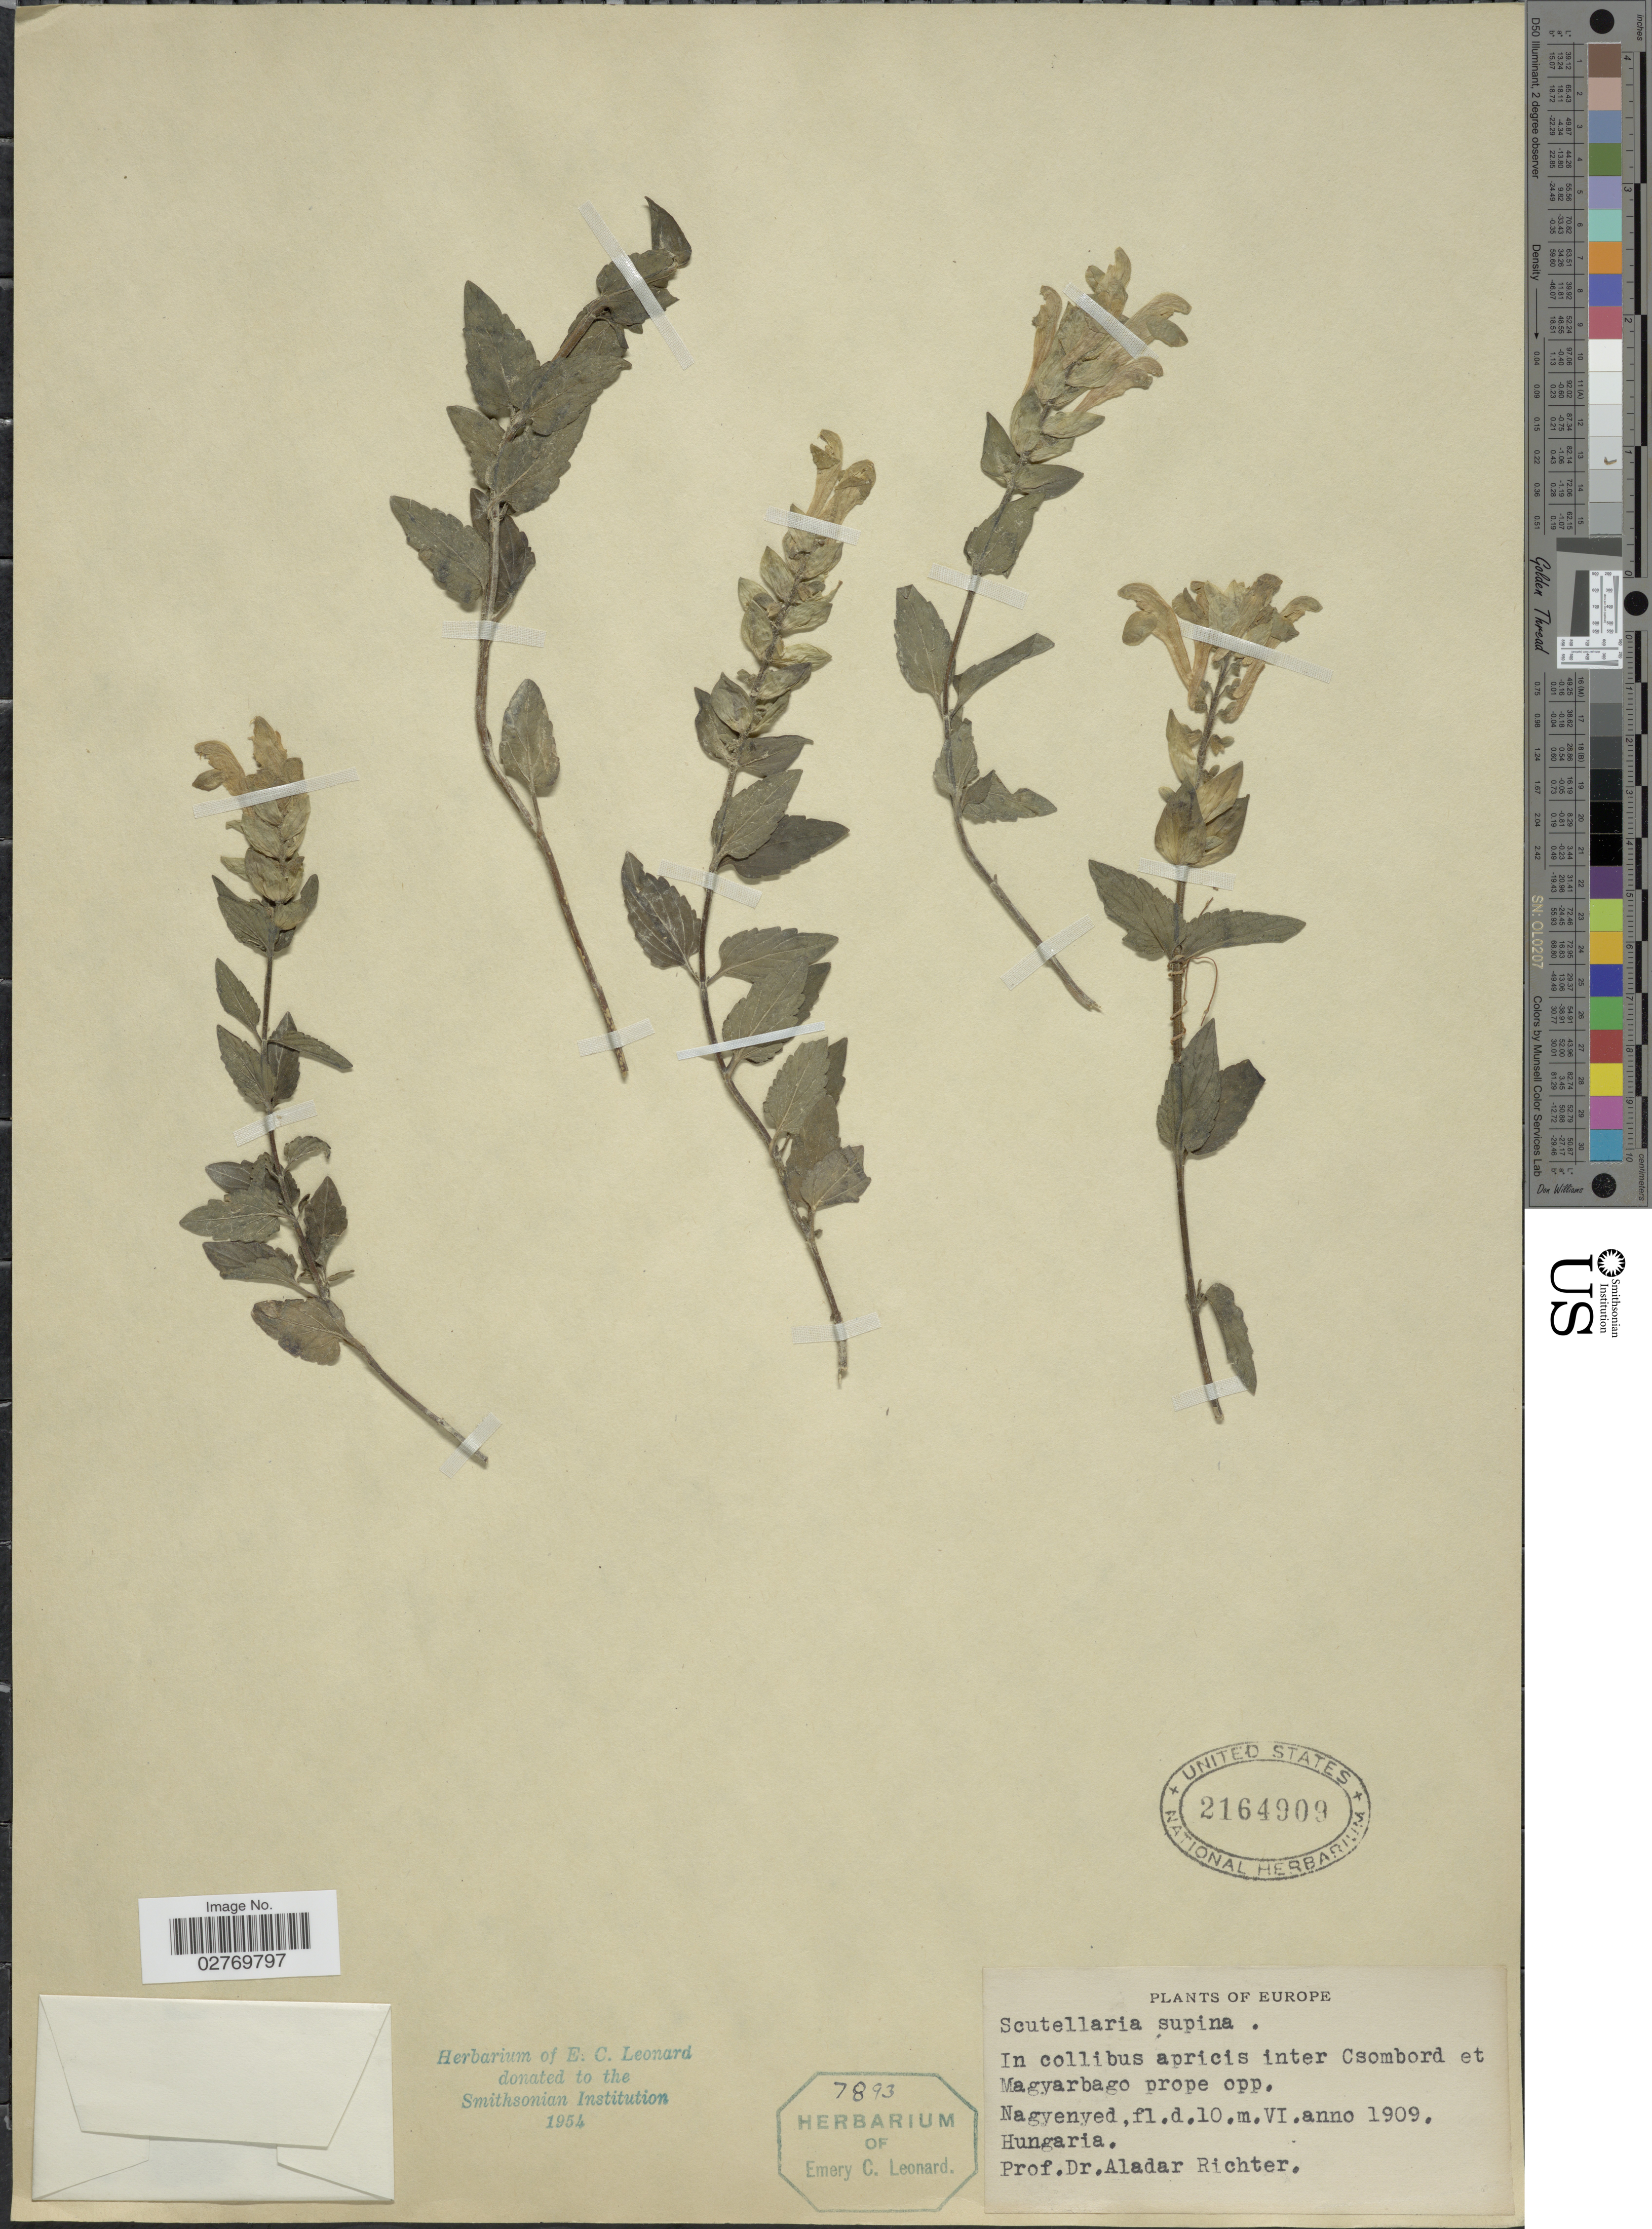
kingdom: Plantae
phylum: Tracheophyta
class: Magnoliopsida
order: Lamiales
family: Lamiaceae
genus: Scutellaria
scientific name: Scutellaria supina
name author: L.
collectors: V. A. Richter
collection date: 1909-06-10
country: Hungary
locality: In collibus apricis inter Csombord et Magyarbago prope opp. Nagyenyed.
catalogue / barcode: US 2164909